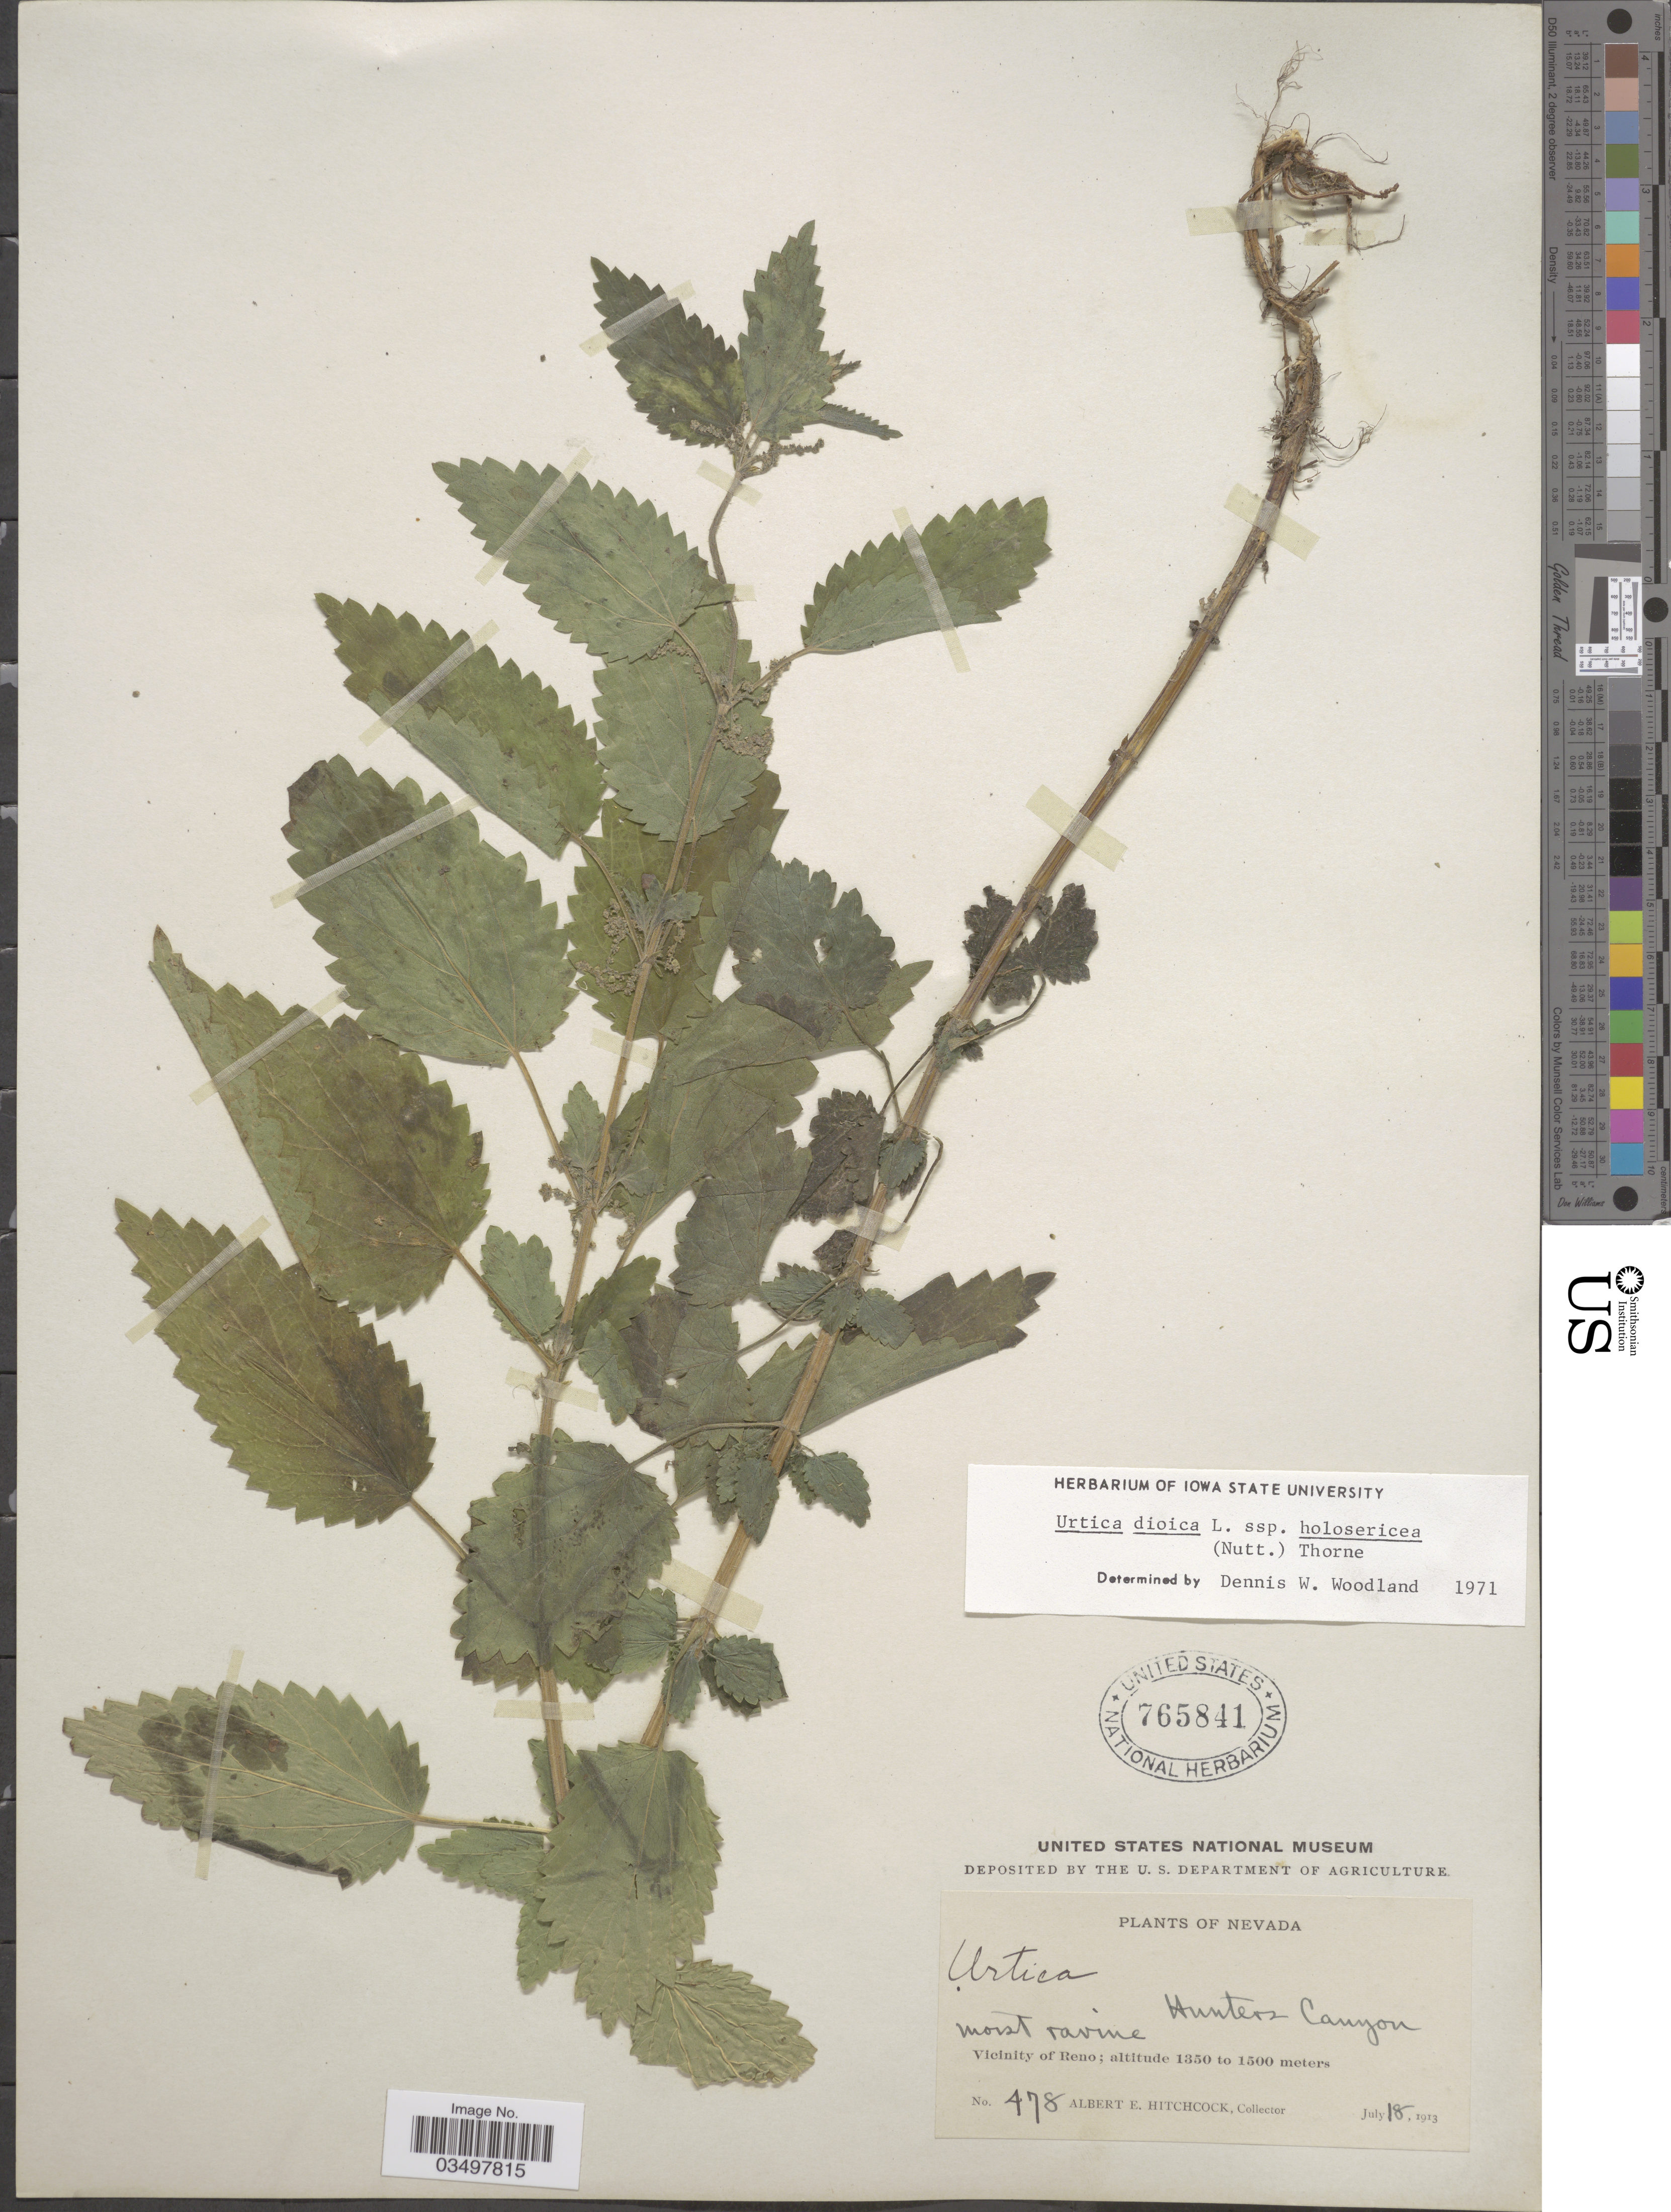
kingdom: Plantae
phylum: Tracheophyta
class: Magnoliopsida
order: Rosales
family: Urticaceae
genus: Urtica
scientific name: Urtica dioica subsp. holosericea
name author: (Nutt.) Thorne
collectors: A. Hitchcock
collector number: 478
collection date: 1913-07-18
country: United States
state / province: Nevada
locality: Hunterz Canyon moist ravine. Vicinity of Reno.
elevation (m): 1350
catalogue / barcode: US 765841